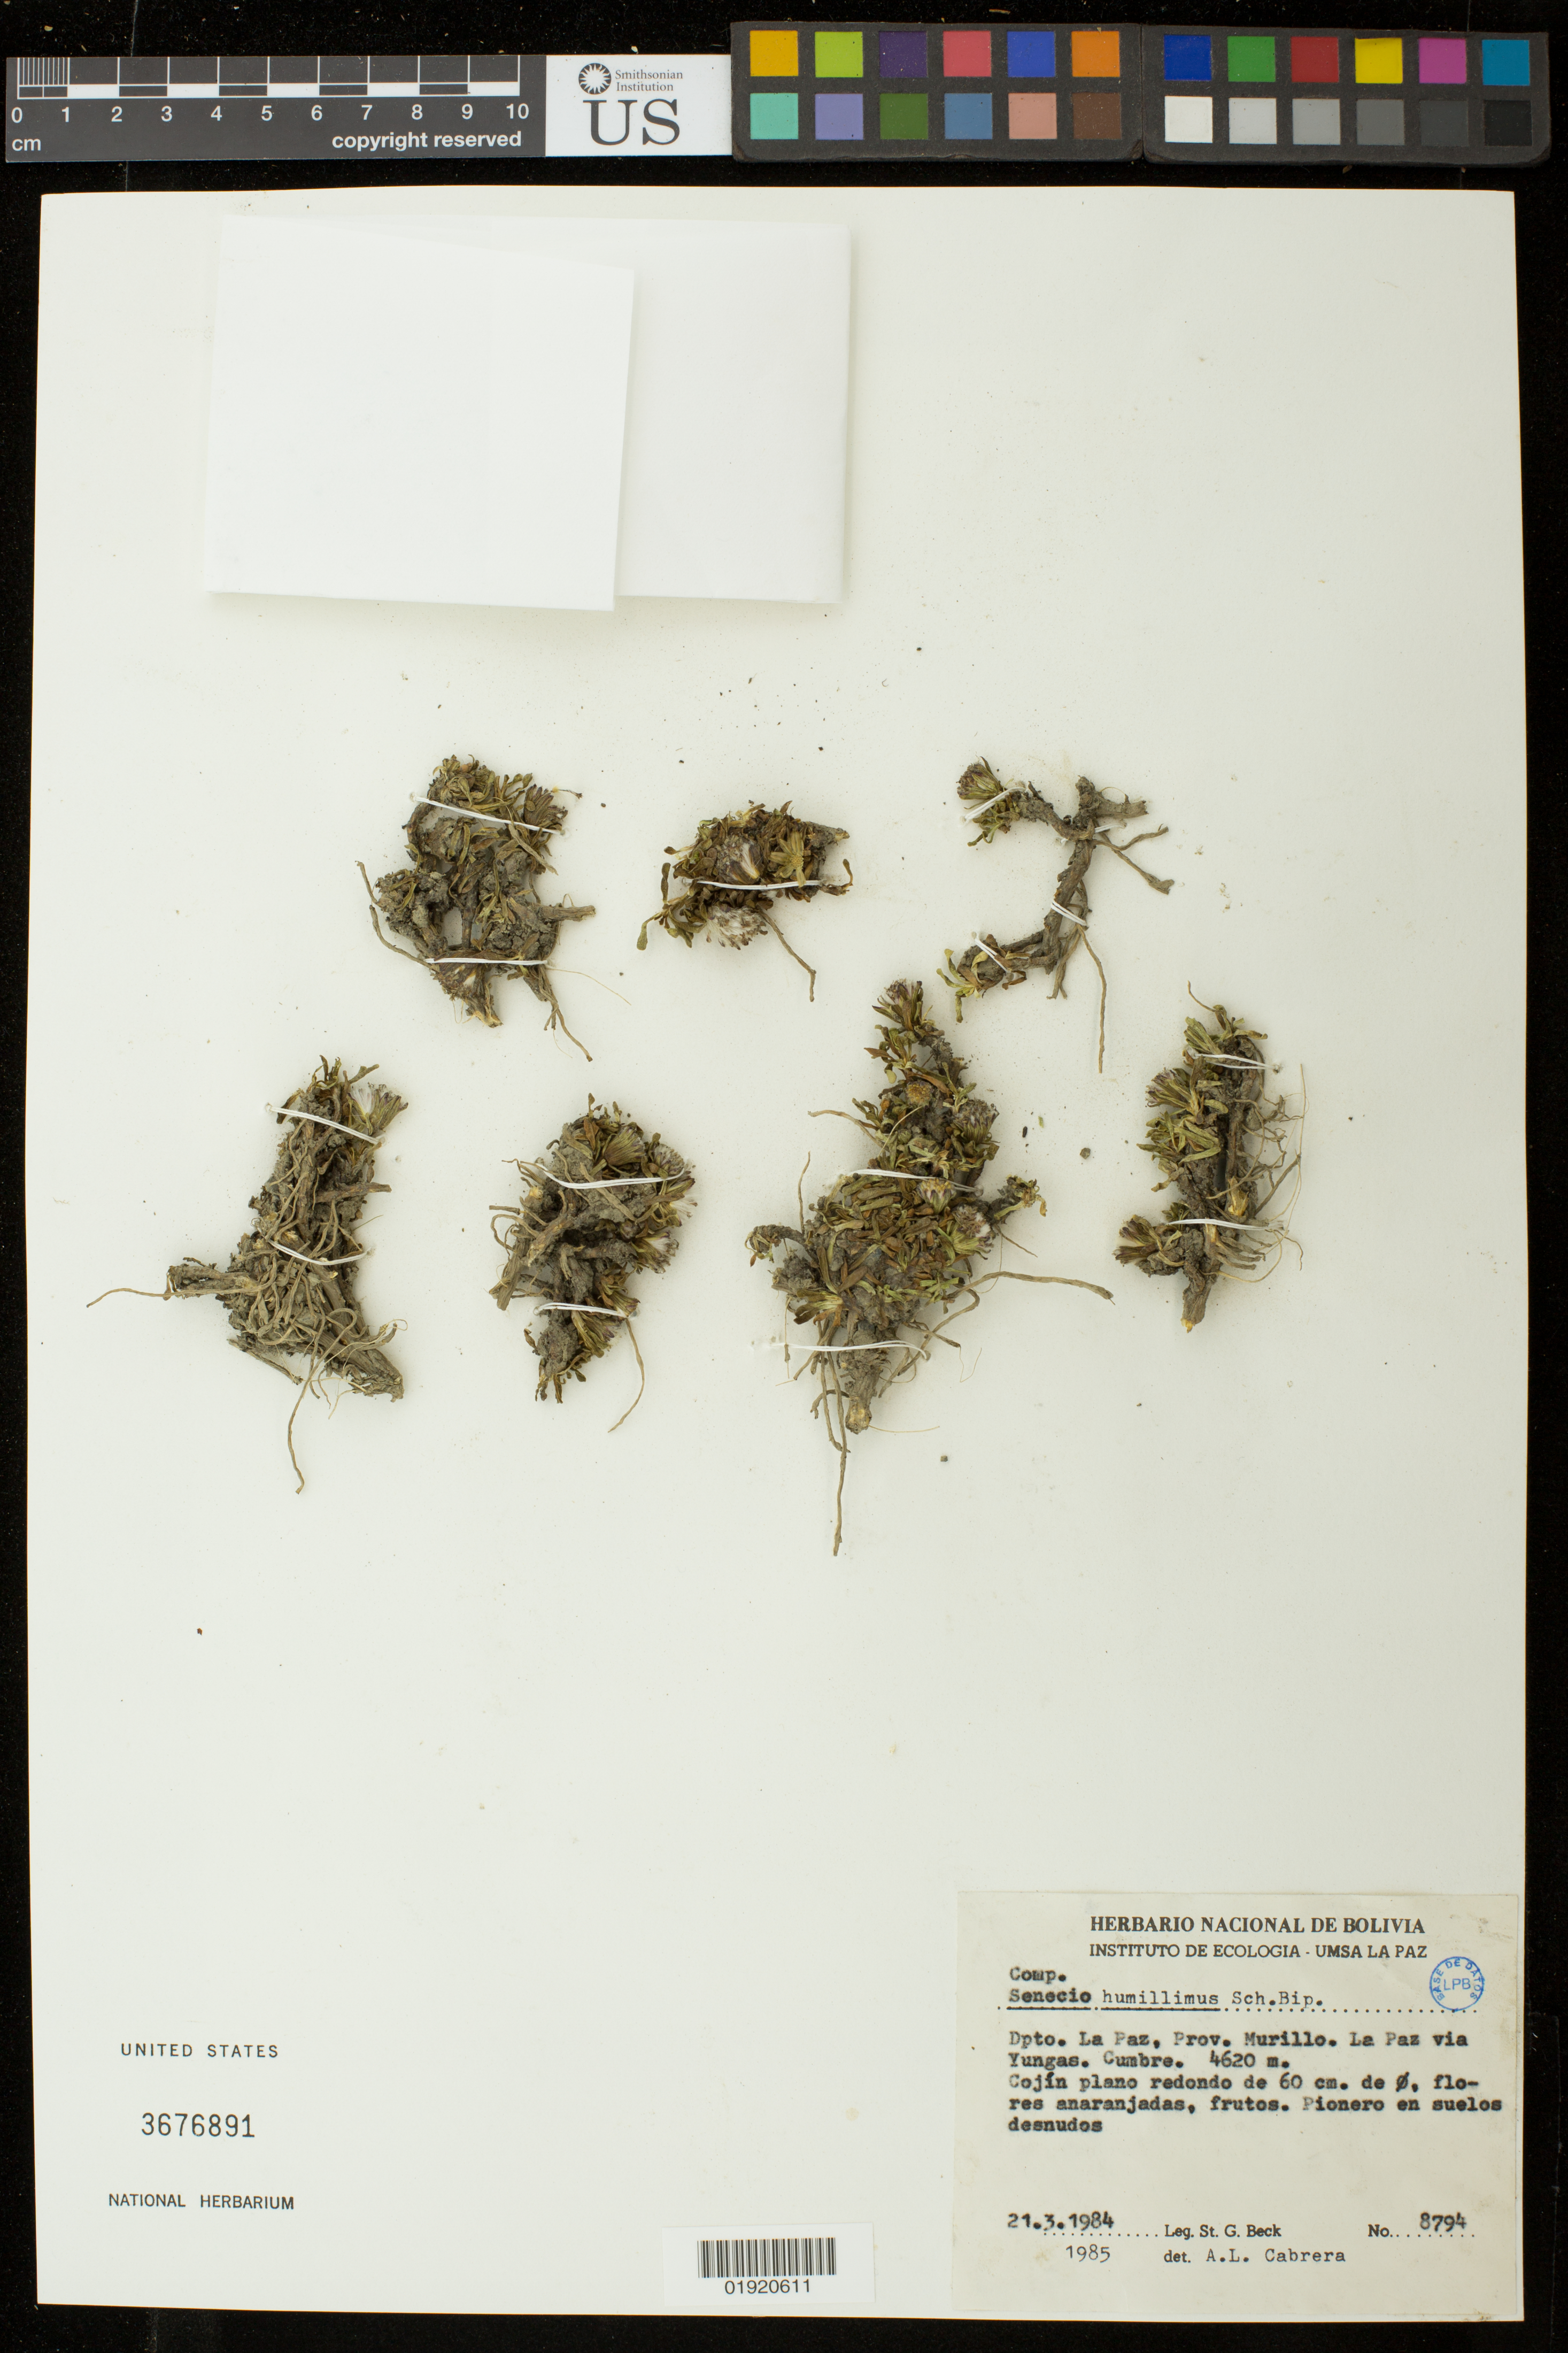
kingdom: Plantae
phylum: Tracheophyta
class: Magnoliopsida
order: Asterales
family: Asteraceae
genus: Senecio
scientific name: Senecio humillimus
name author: Sch. Bip.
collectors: S. Beck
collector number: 8794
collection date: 1984-03-21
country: Bolivia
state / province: La Paz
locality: Dpto. La paz, Prov. Murillo. La Paz via Yungas. Cumbre.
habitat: Pionero en suelos desnudos.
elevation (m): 4620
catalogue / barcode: US 3676891